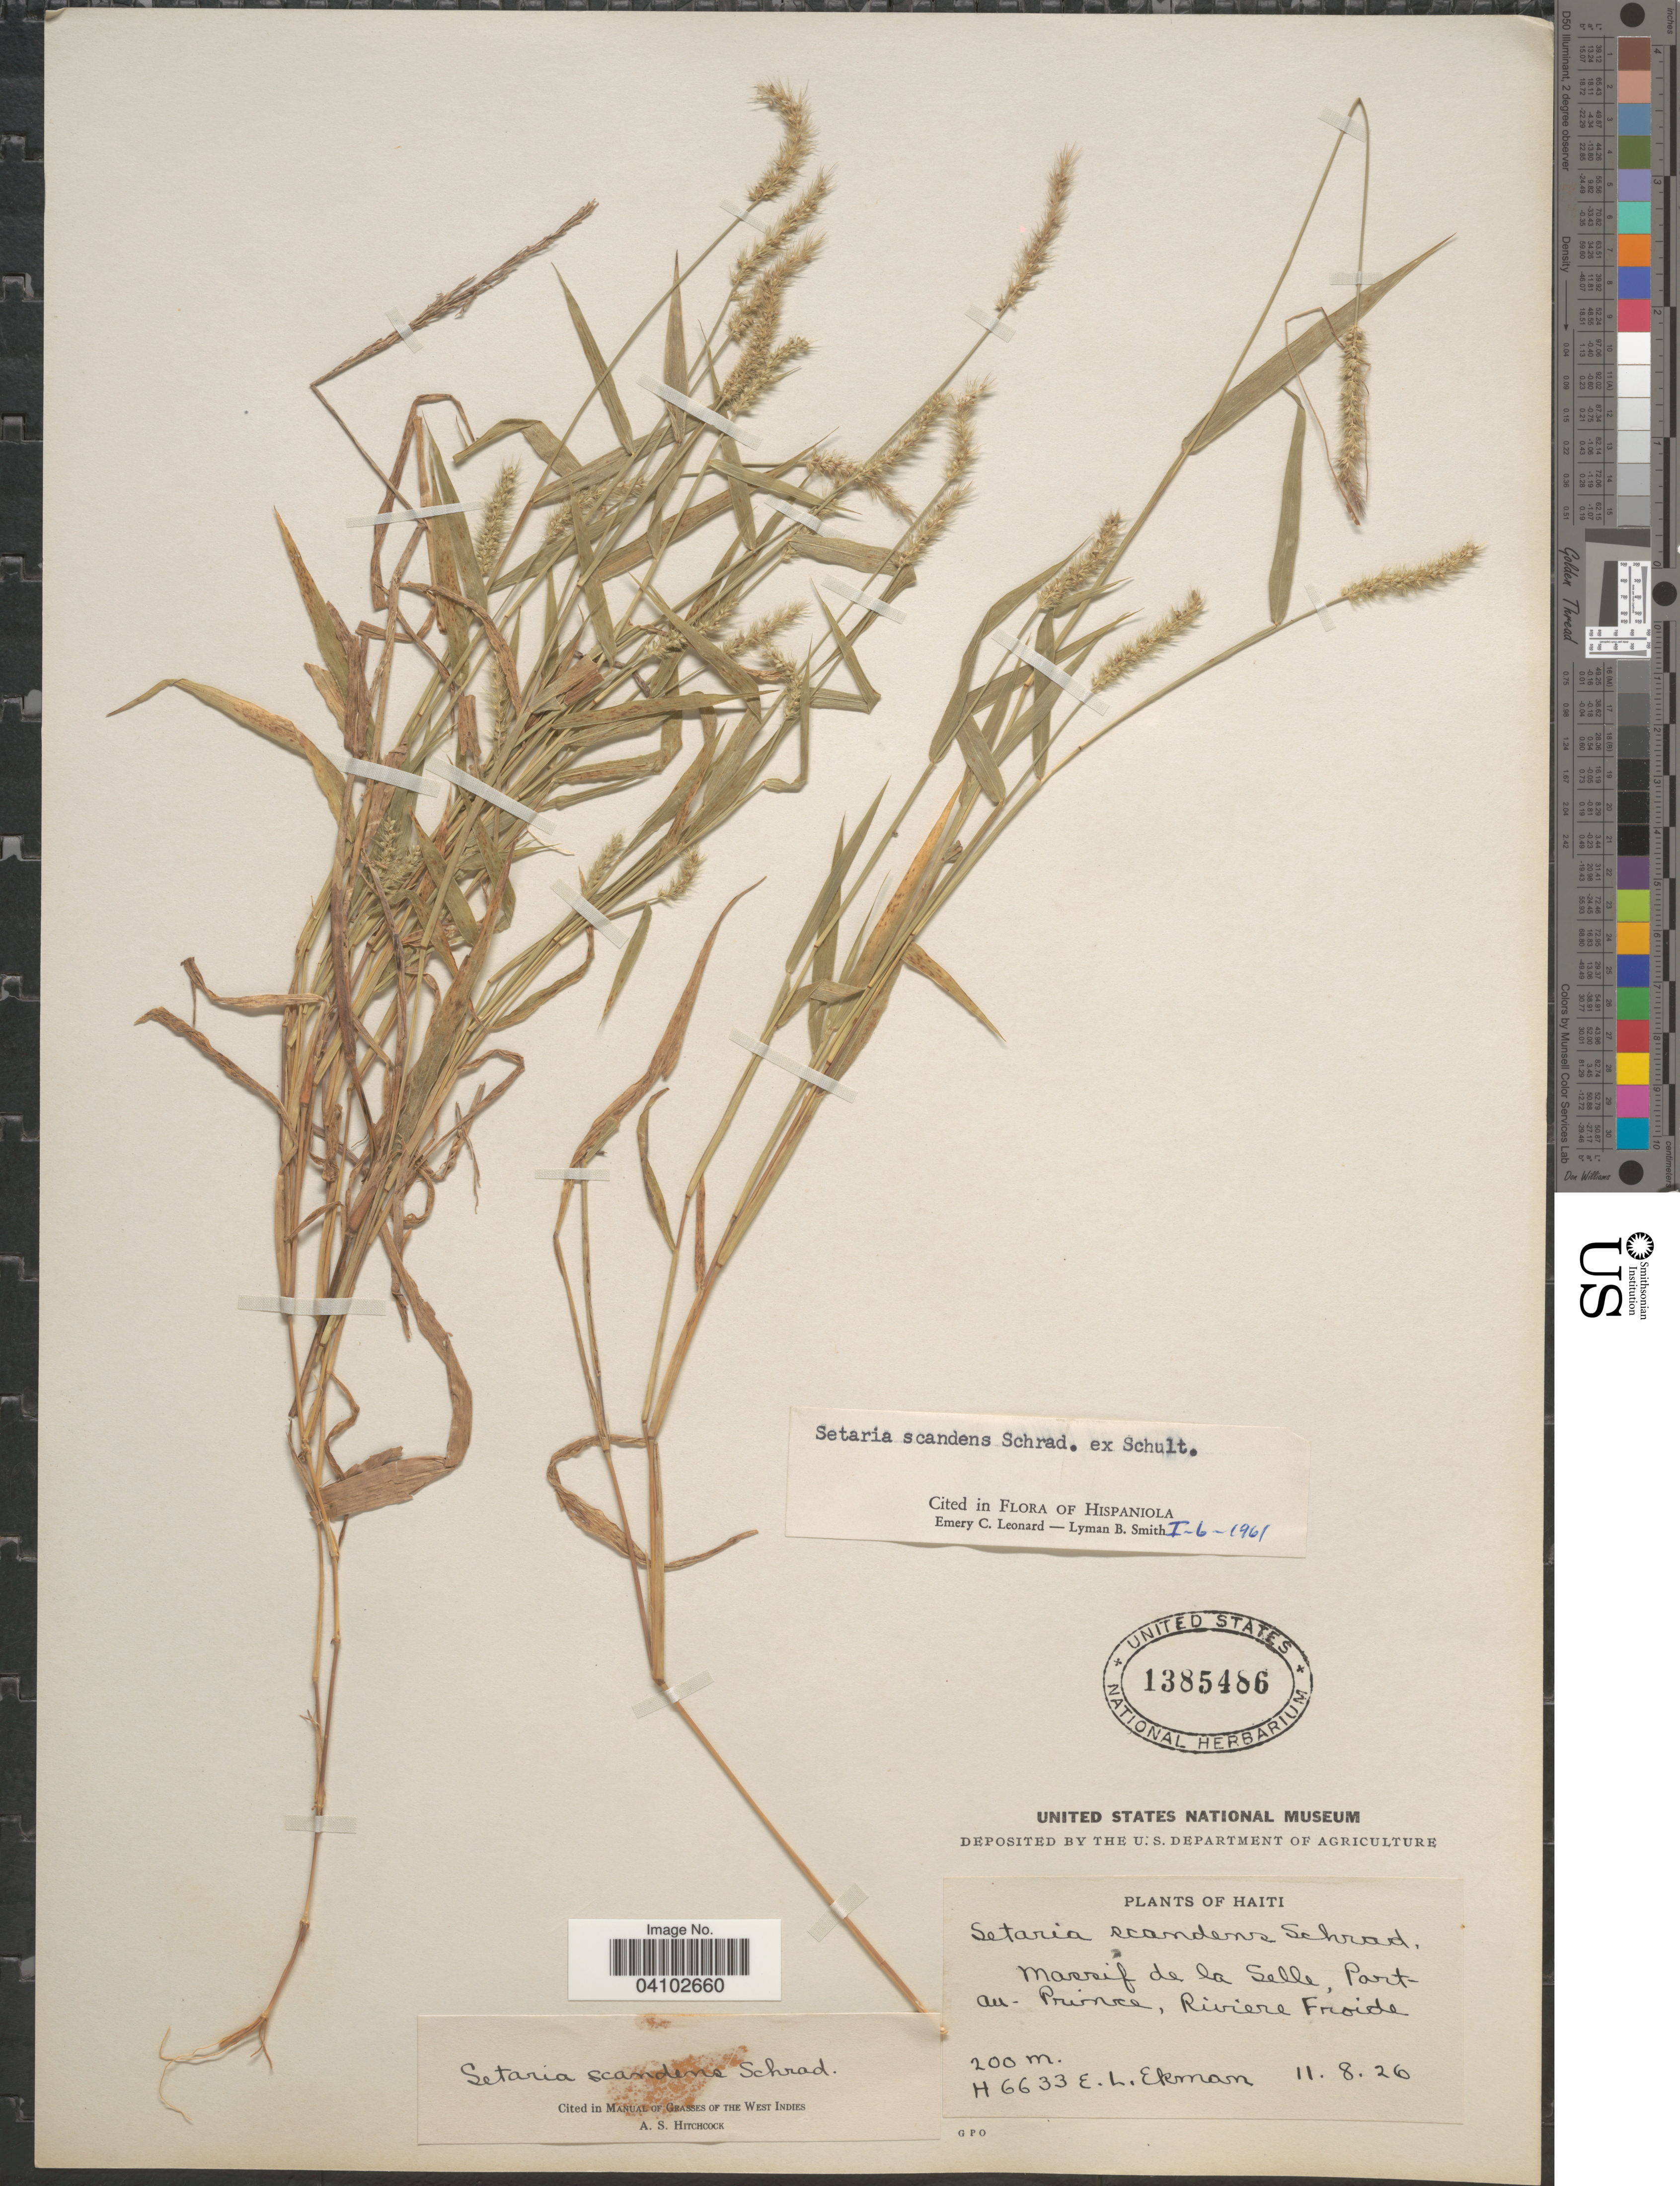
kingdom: Plantae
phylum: Tracheophyta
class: Liliopsida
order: Poales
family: Poaceae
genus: Setaria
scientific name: Setaria scandens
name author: Schrad.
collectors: E. L. Ekman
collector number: H6633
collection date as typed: Transcribed d/m/y: 11/8/26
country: Haiti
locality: Massif de la Selle, Port-au-Prince, Riviere Froide.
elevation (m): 200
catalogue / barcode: US 1385486